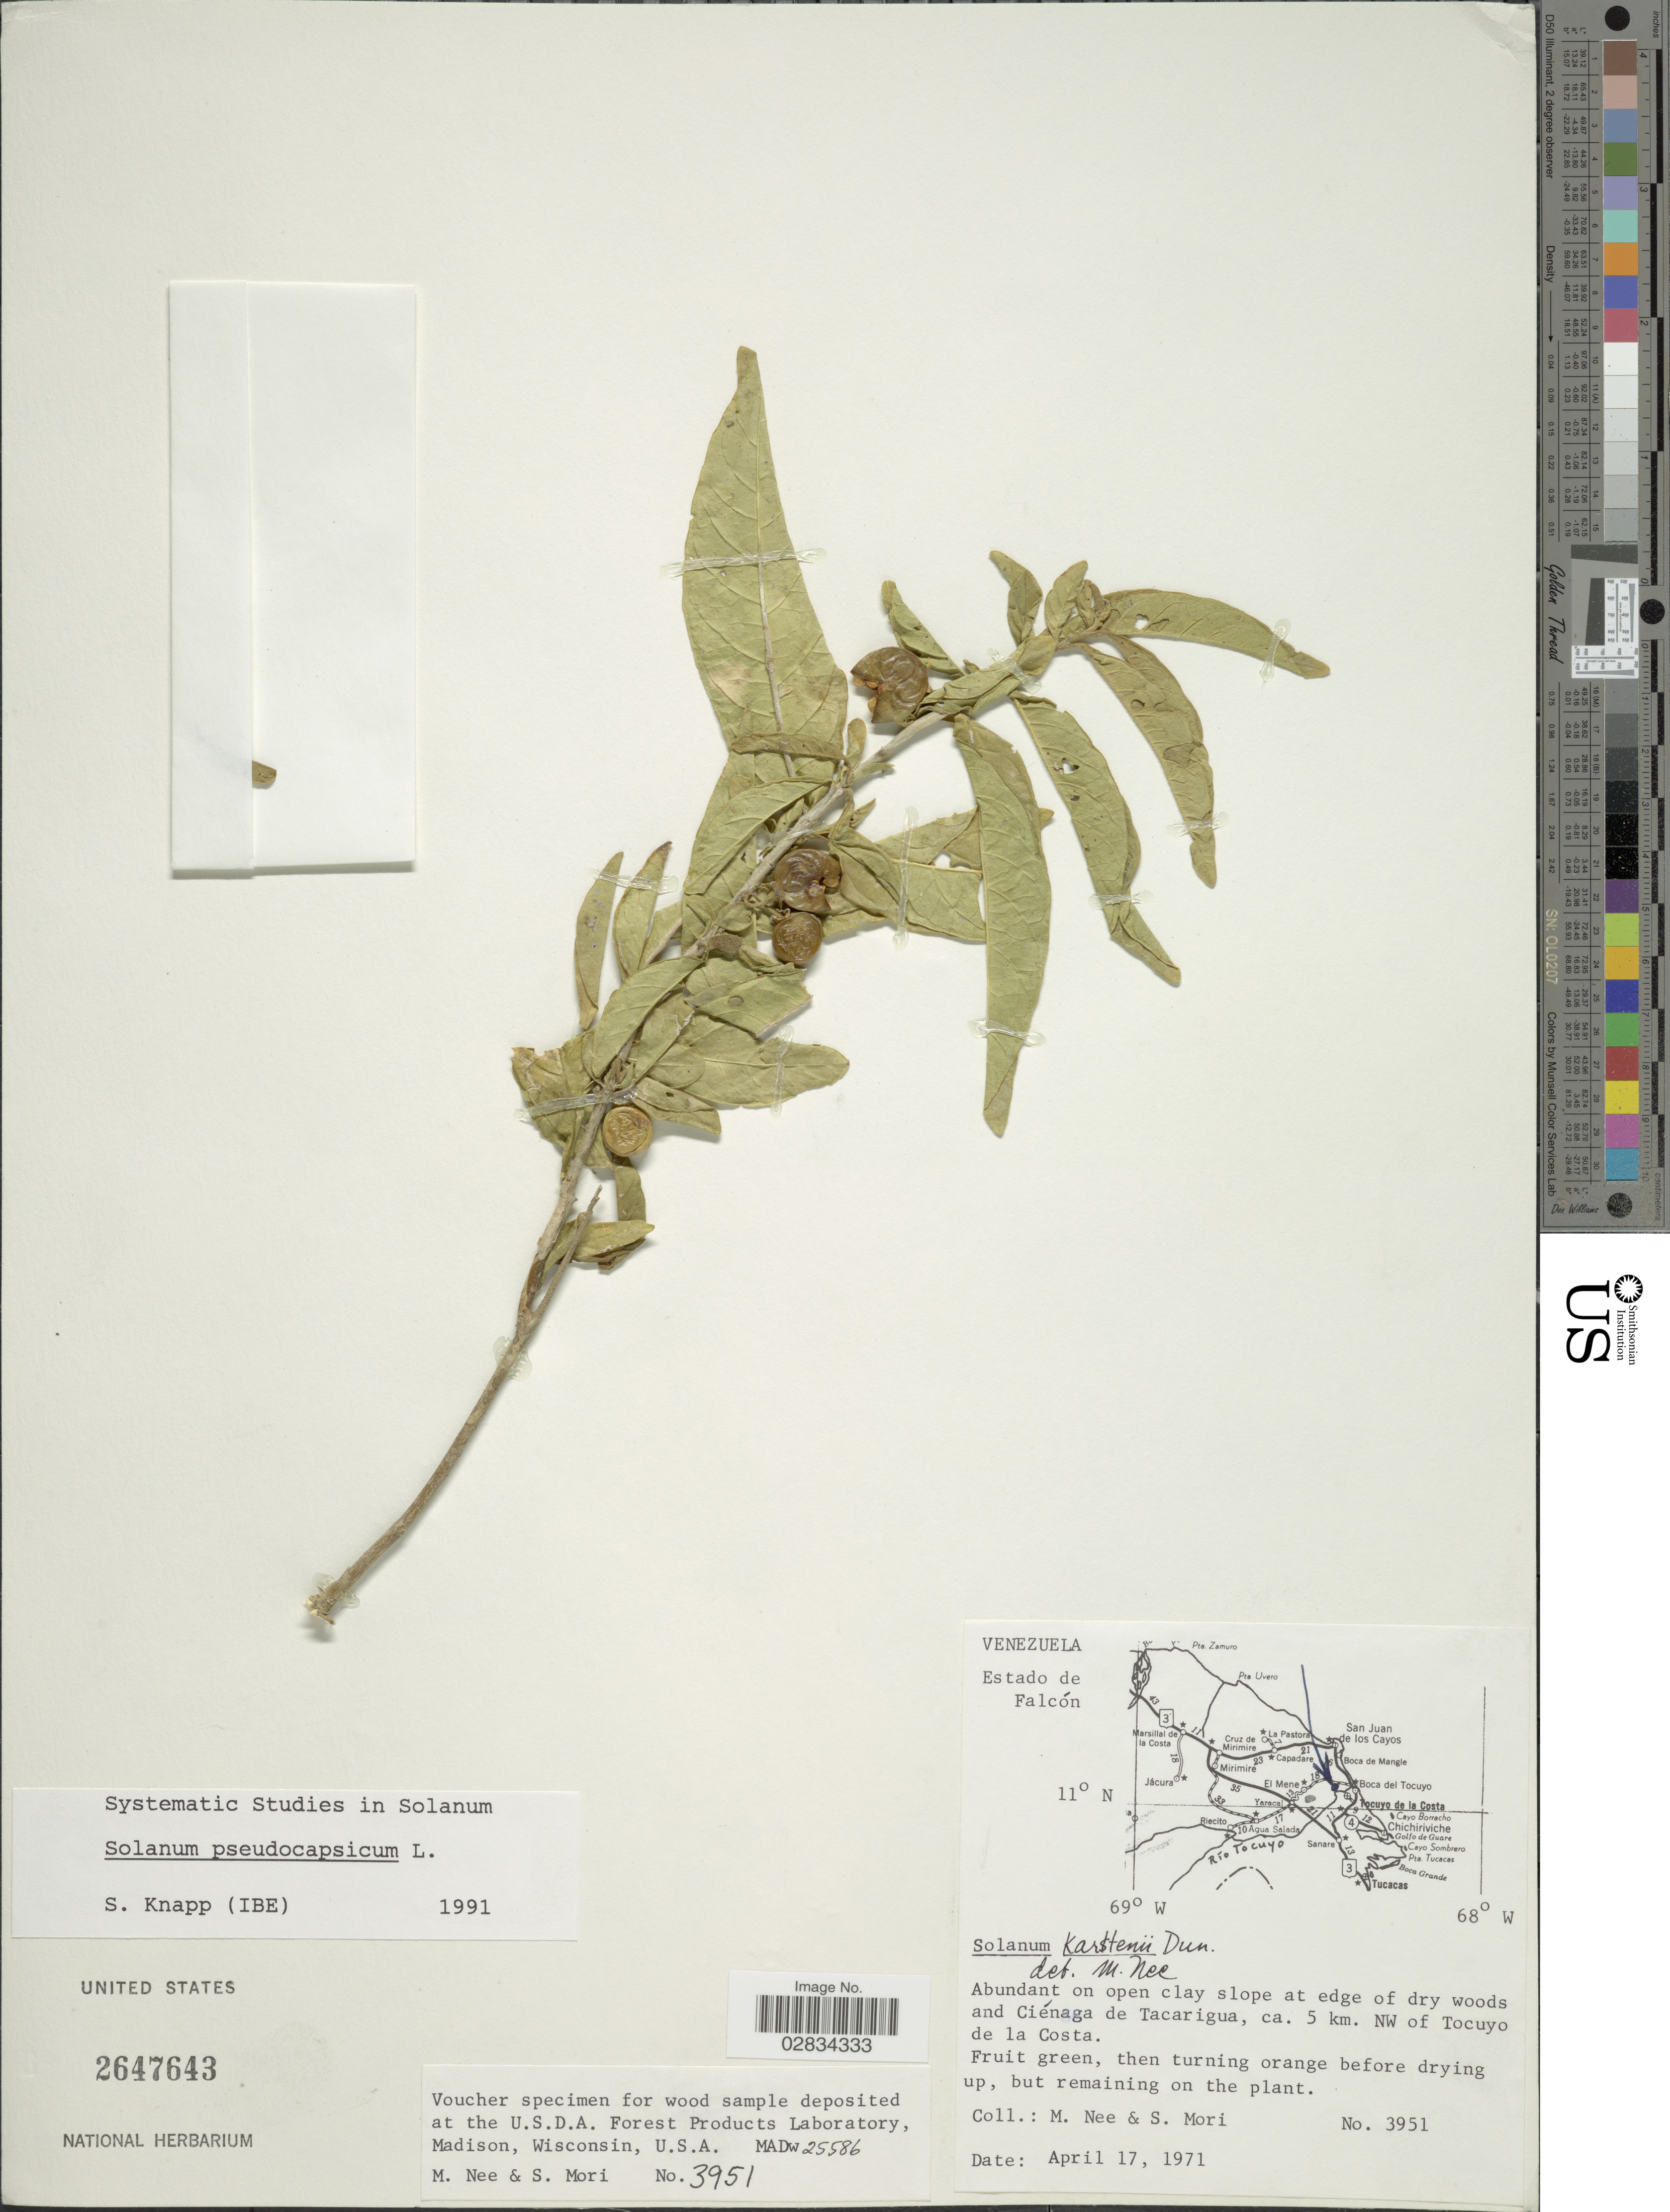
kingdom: Plantae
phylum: Tracheophyta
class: Magnoliopsida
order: Solanales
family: Solanaceae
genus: Solanum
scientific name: Solanum pseudocapsicum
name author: L.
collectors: M. Nee & S. Mori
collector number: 3951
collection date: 1971-04-17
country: Venezuela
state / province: Falcón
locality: Estado de Falcón. Abundant on open clay slope at edge of dry woods and Ciénaga de Tacarigua, ca. 5 km. NW of Tocuyo de la Costa.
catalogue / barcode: US 2647643